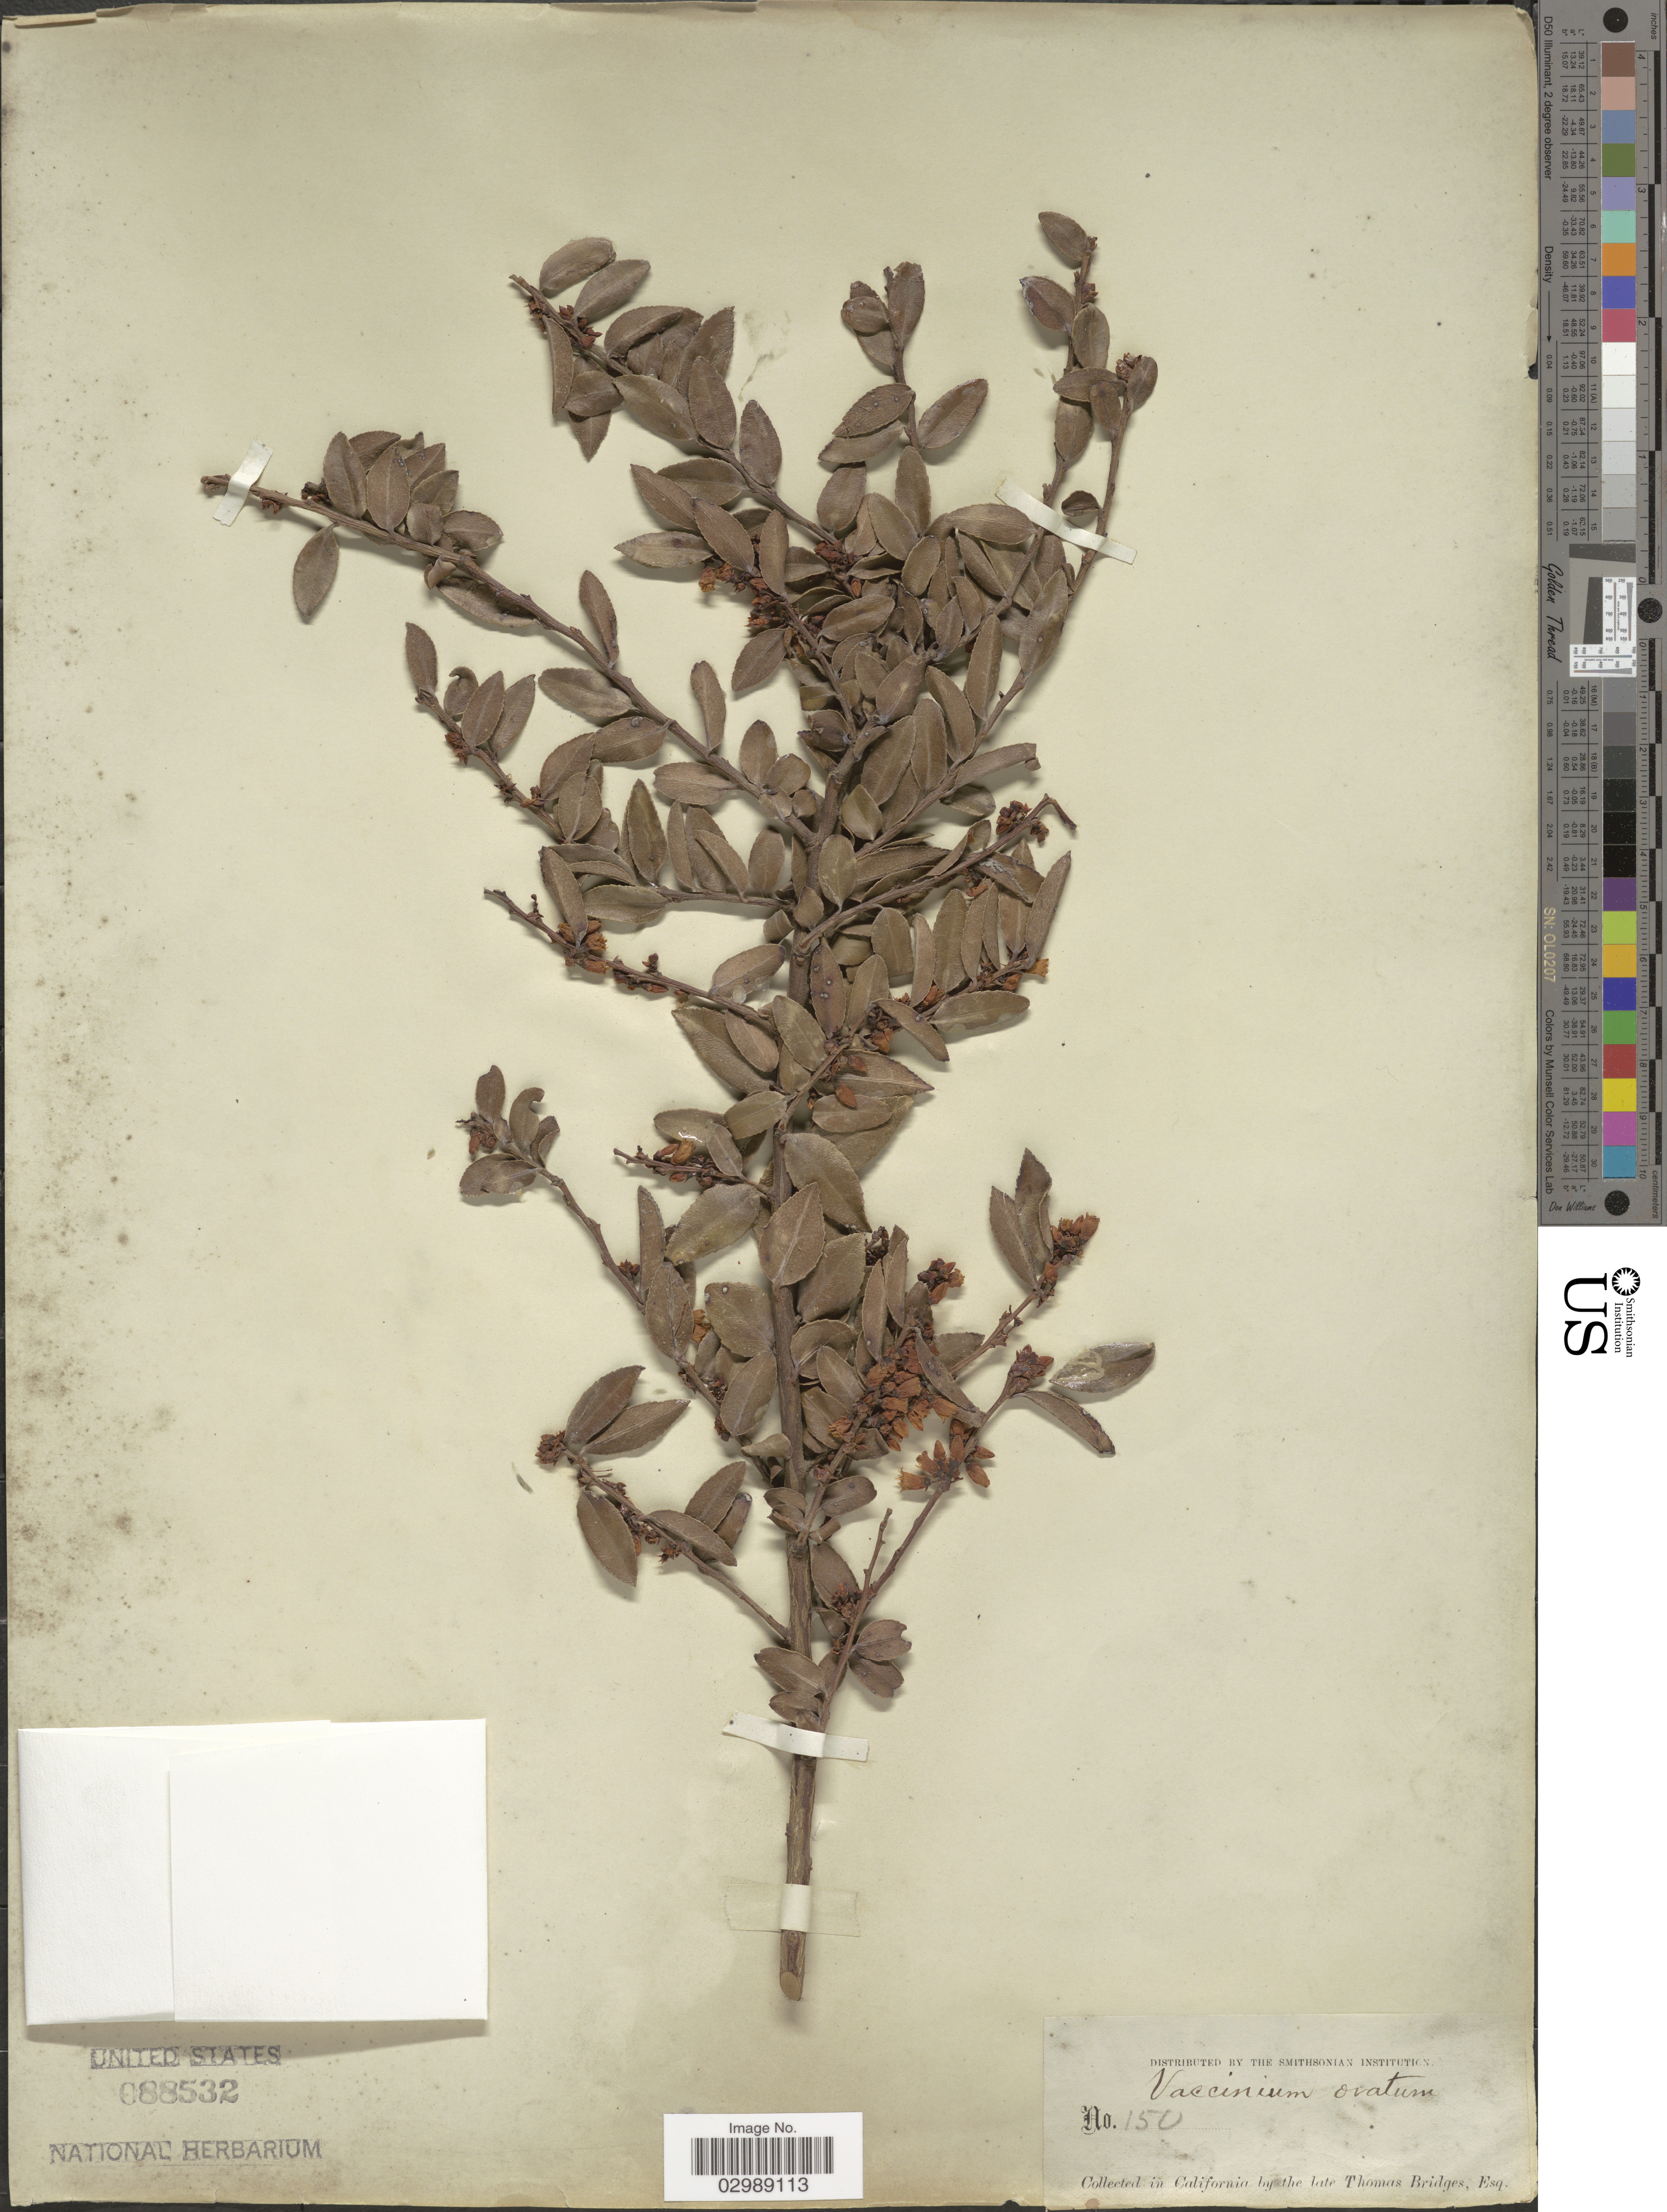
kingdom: Plantae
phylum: Tracheophyta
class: Magnoliopsida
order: Ericales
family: Ericaceae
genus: Vaccinium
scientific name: Vaccinium ovatum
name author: Pursh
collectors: T. Bridges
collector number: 150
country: United States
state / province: California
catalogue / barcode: US 88532